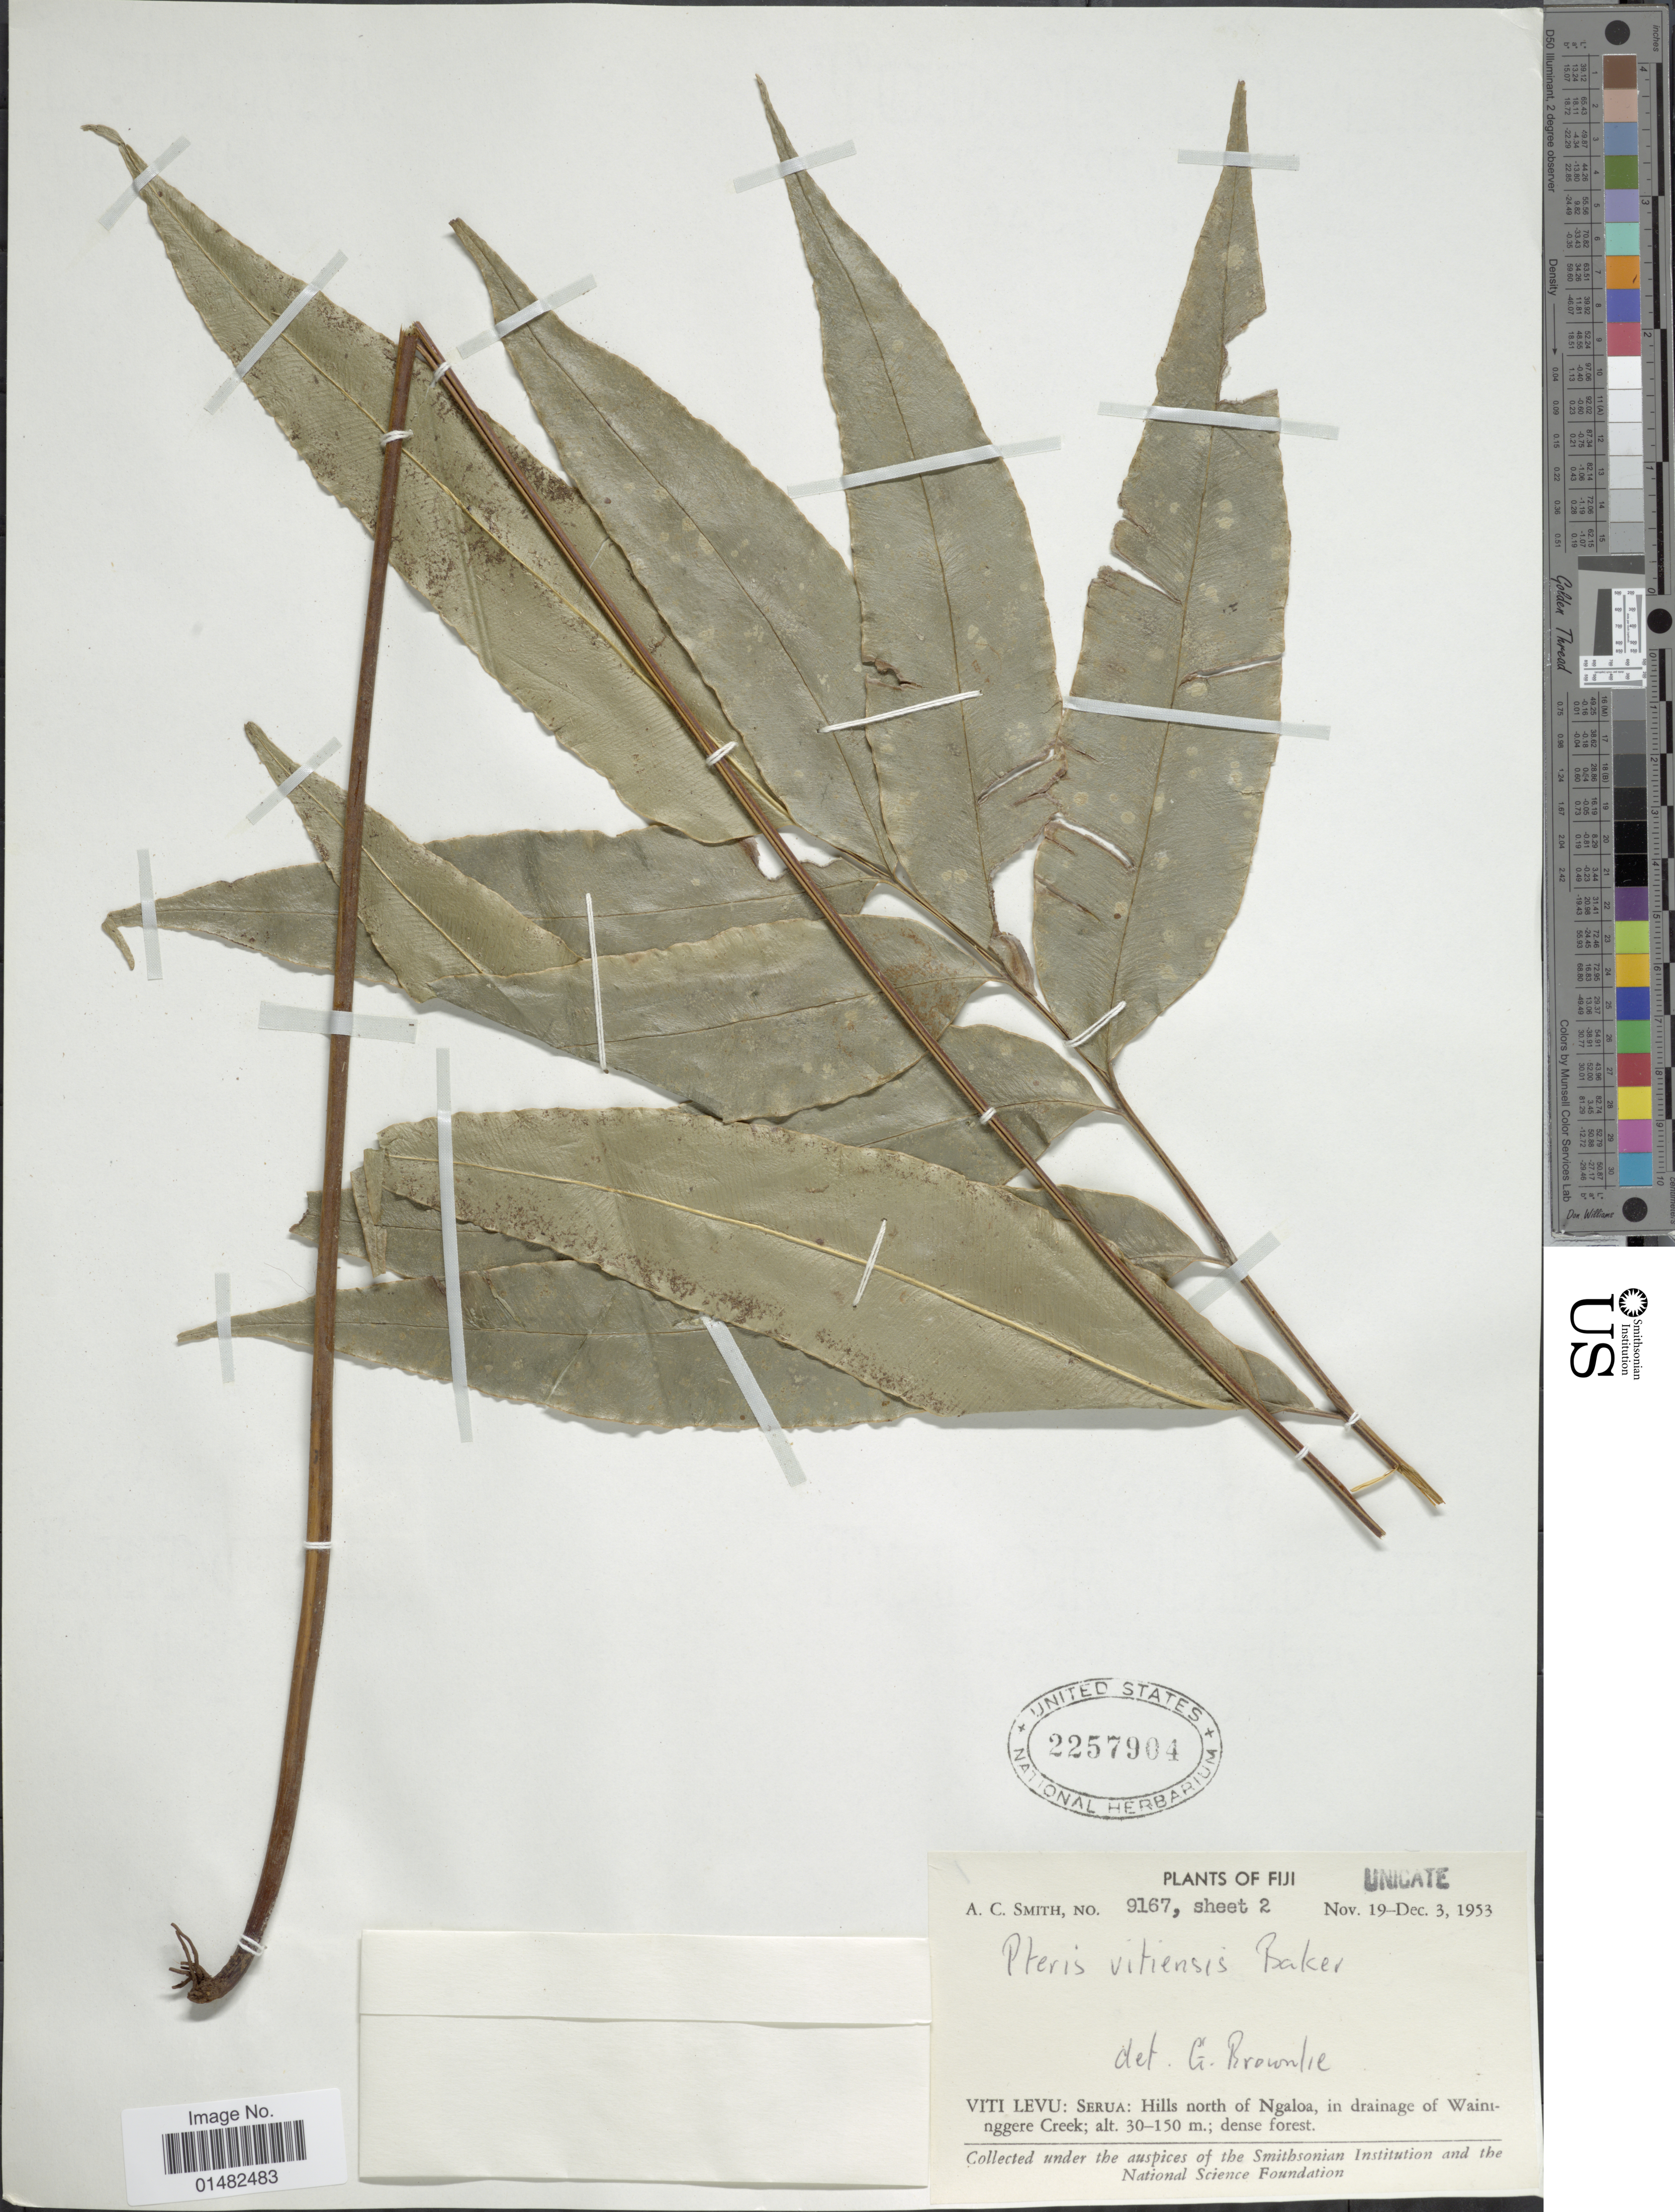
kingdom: Plantae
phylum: Tracheophyta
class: Polypodiopsida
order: Polypodiales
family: Pteridaceae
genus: Pteris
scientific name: Pteris vitiensis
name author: Baker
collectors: A. C. Smith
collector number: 9167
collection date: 1953-11-19/1953-12-03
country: Fiji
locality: Vit Levu:Serua : Hills north of Ngaloa, in drainage of Waininggere Creek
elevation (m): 30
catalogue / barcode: US 2257904